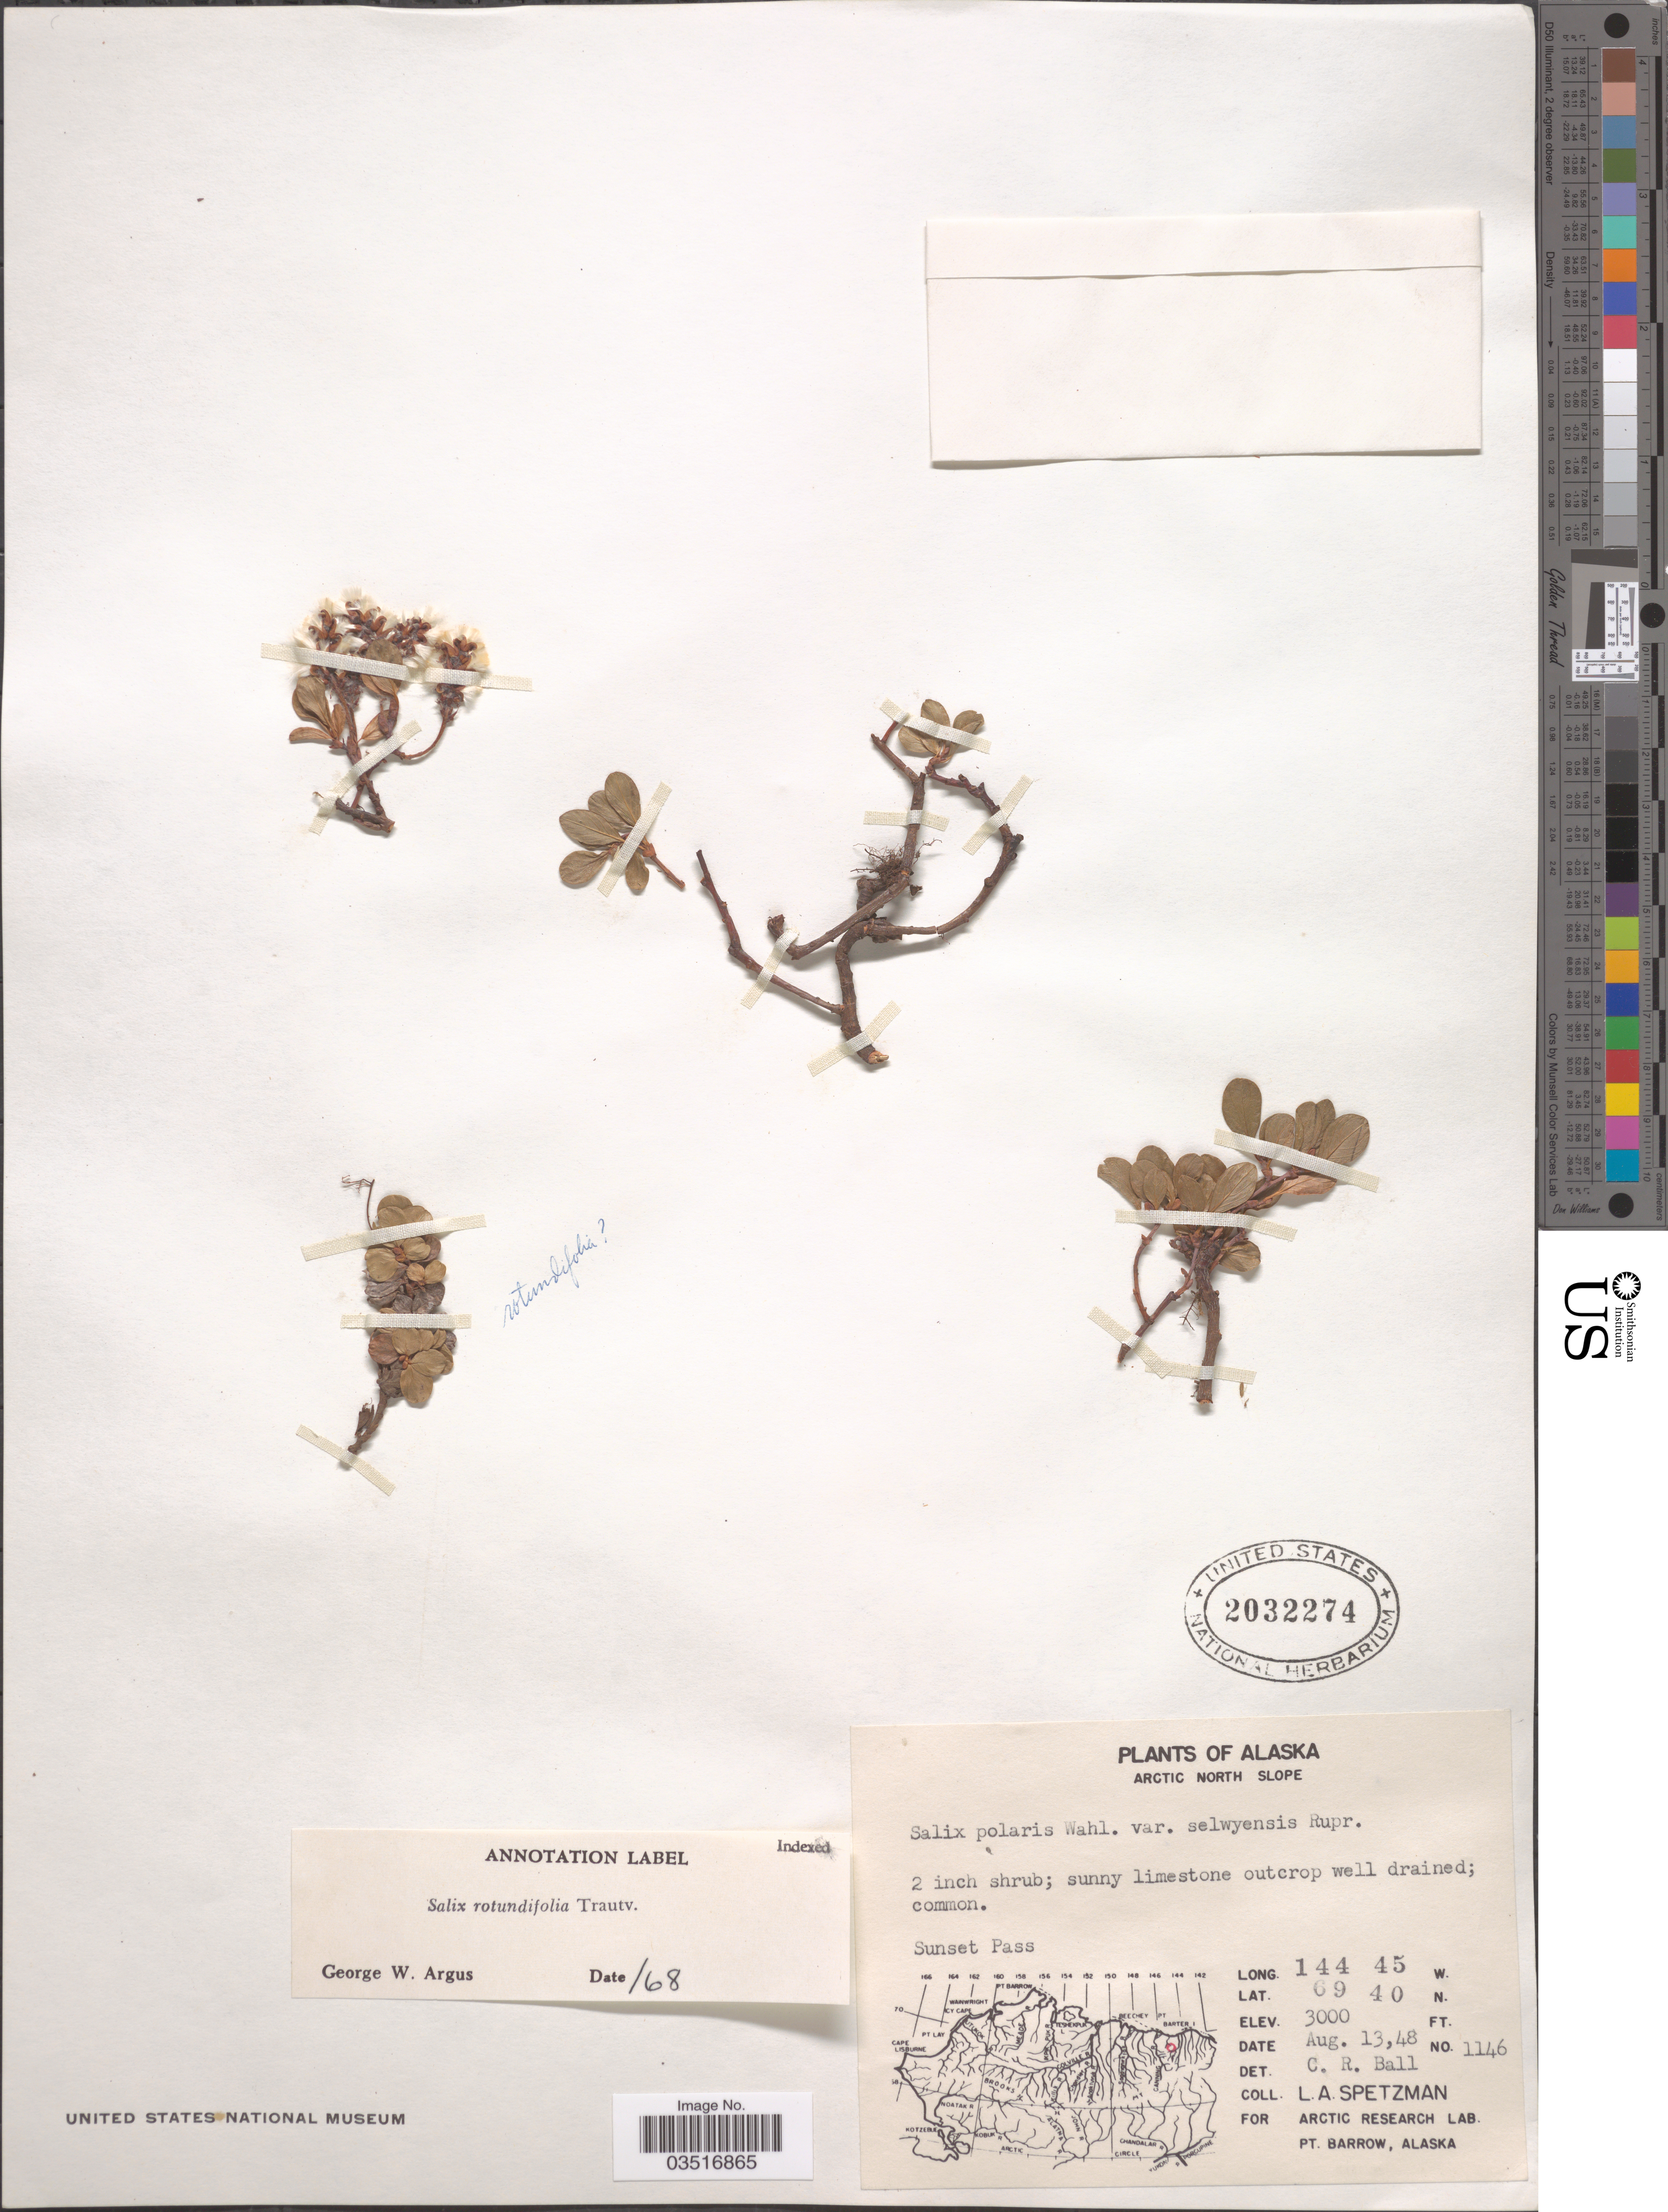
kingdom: Plantae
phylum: Tracheophyta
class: Magnoliopsida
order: Malpighiales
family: Salicaceae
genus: Salix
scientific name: Salix rotundifolia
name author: Trautv.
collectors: L. Spetzman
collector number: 1146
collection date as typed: Transcribed d/m/y: 13/8/48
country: United States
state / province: Alaska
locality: Arctic North Slope. Sunset Pass.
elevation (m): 914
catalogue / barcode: US 2032274